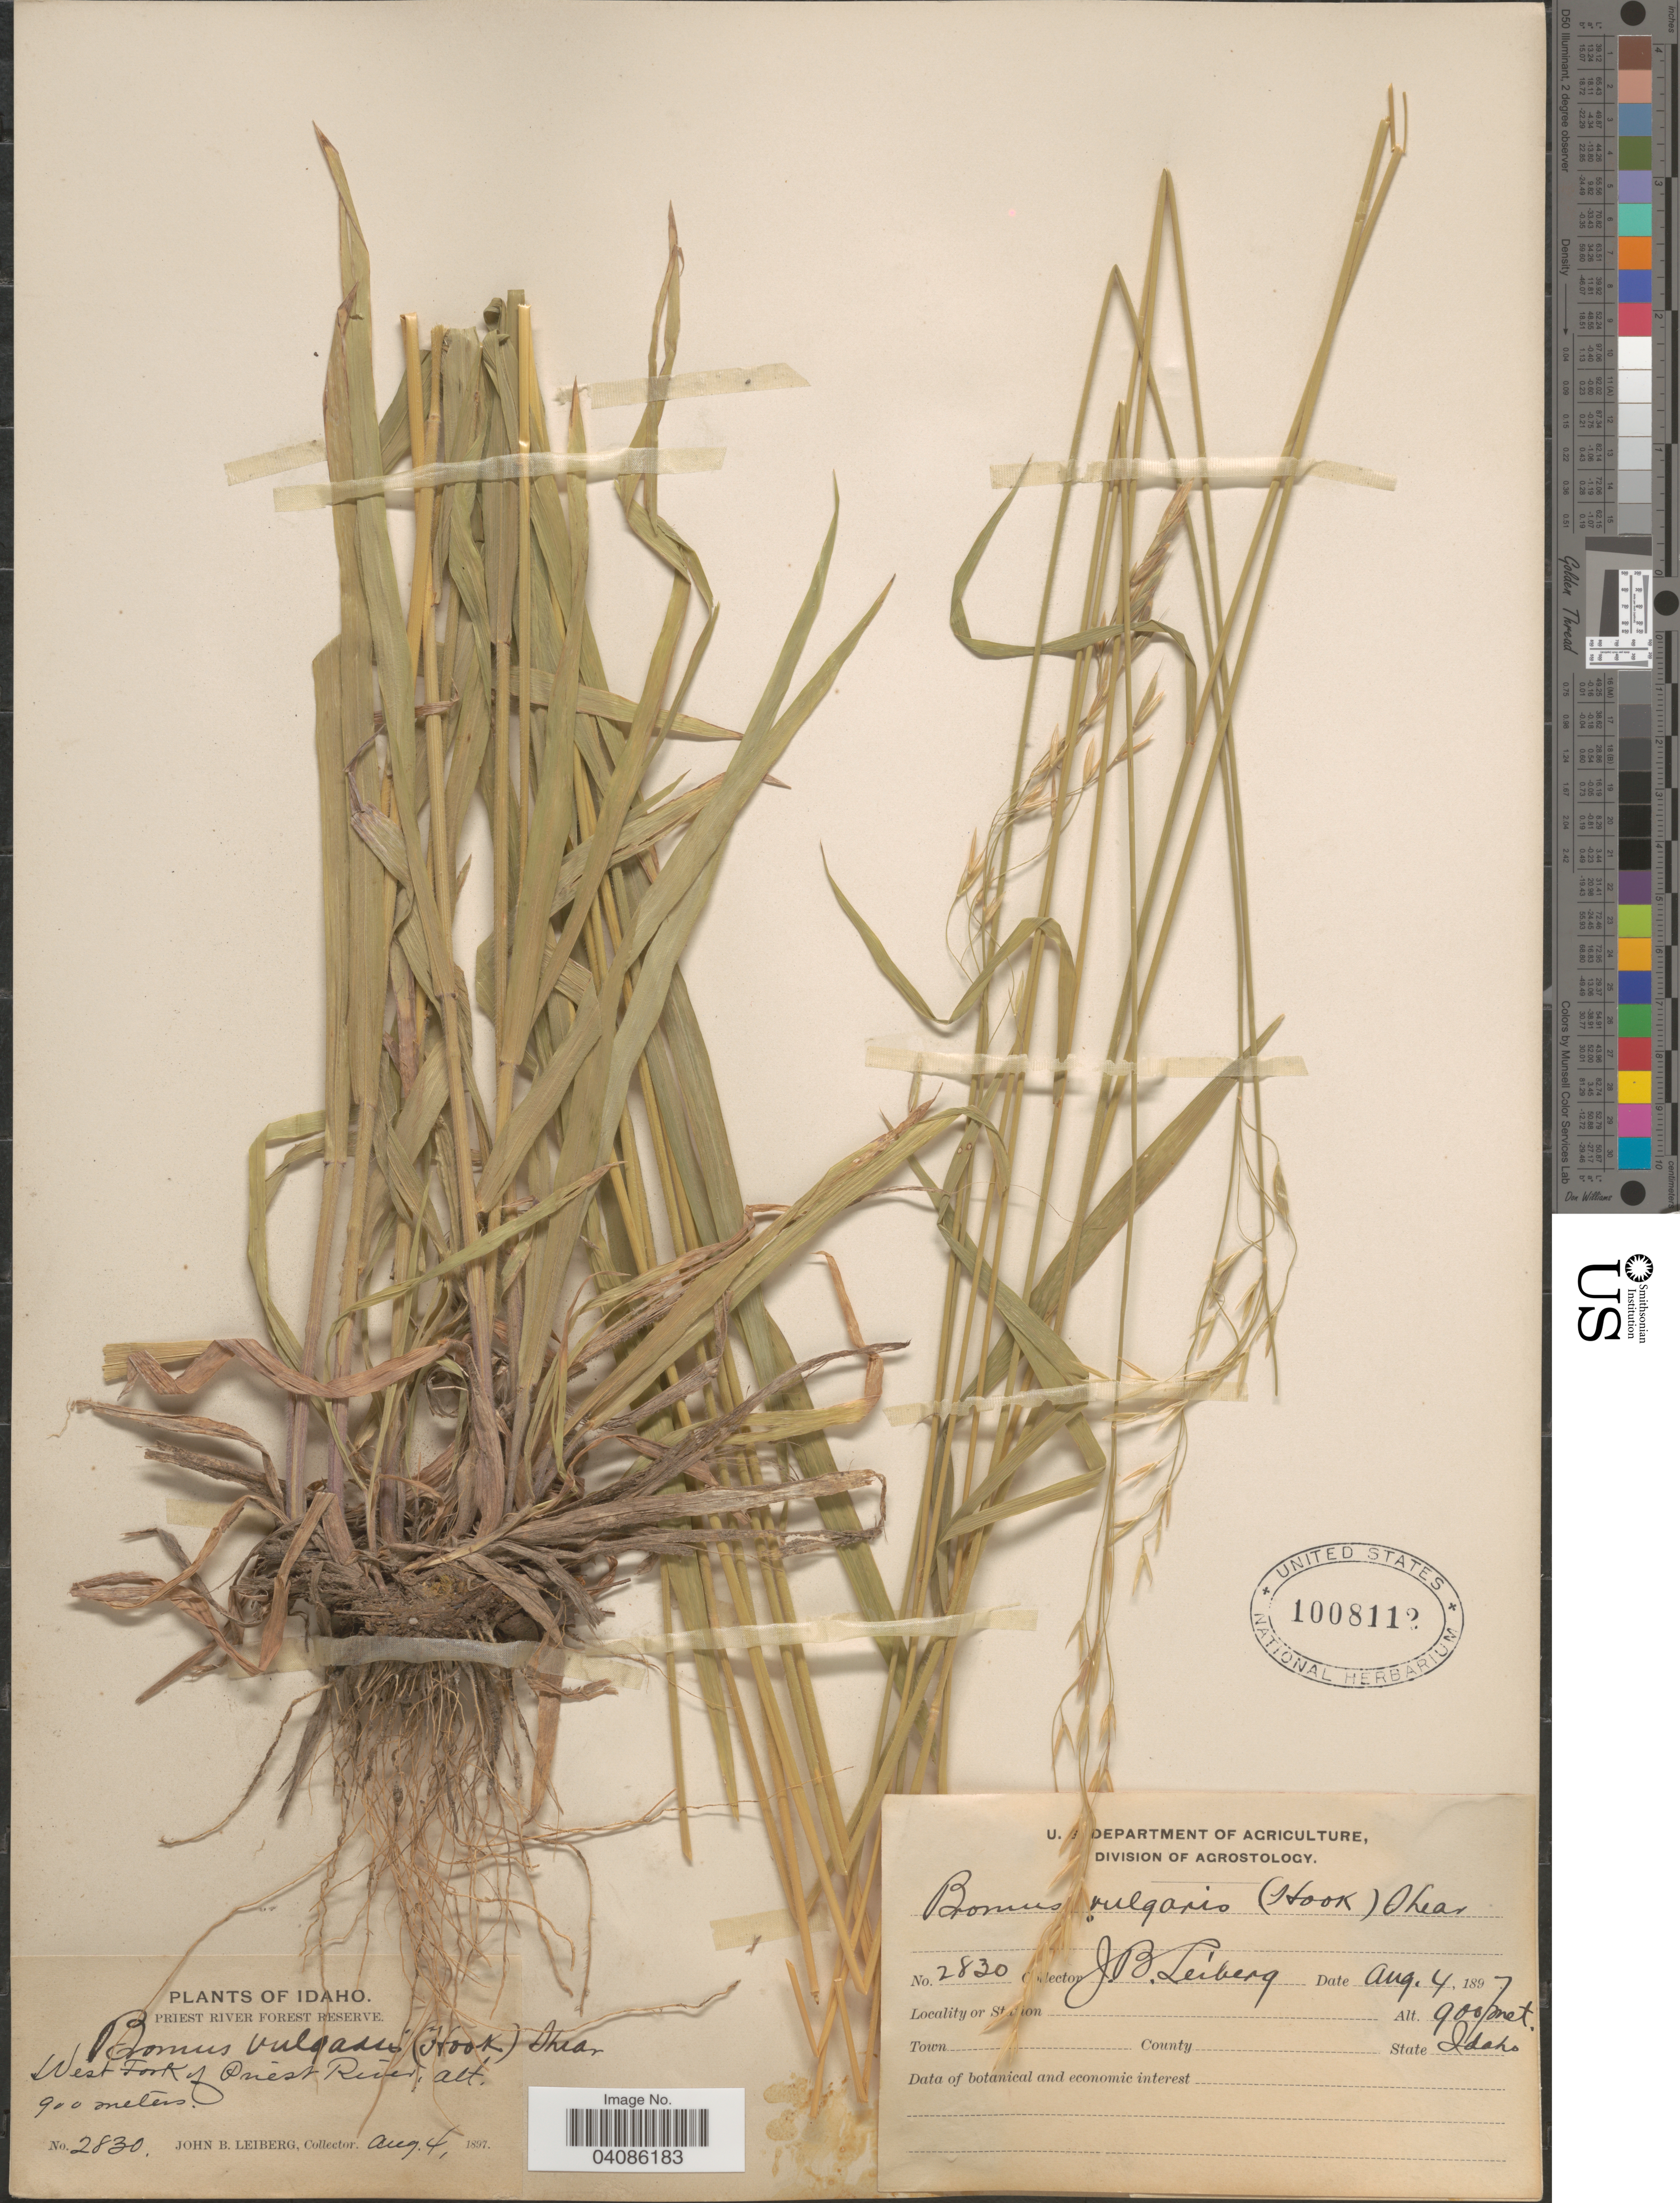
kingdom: Plantae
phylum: Tracheophyta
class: Liliopsida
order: Poales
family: Poaceae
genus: Bromus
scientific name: Bromus texensis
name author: (Shear) Hitchc.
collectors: J. B. Leiberg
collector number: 2830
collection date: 1897-08-04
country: United States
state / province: Idaho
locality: Priest River Forest Reserve. West Fork of Priest River.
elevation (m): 900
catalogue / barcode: US 1008112